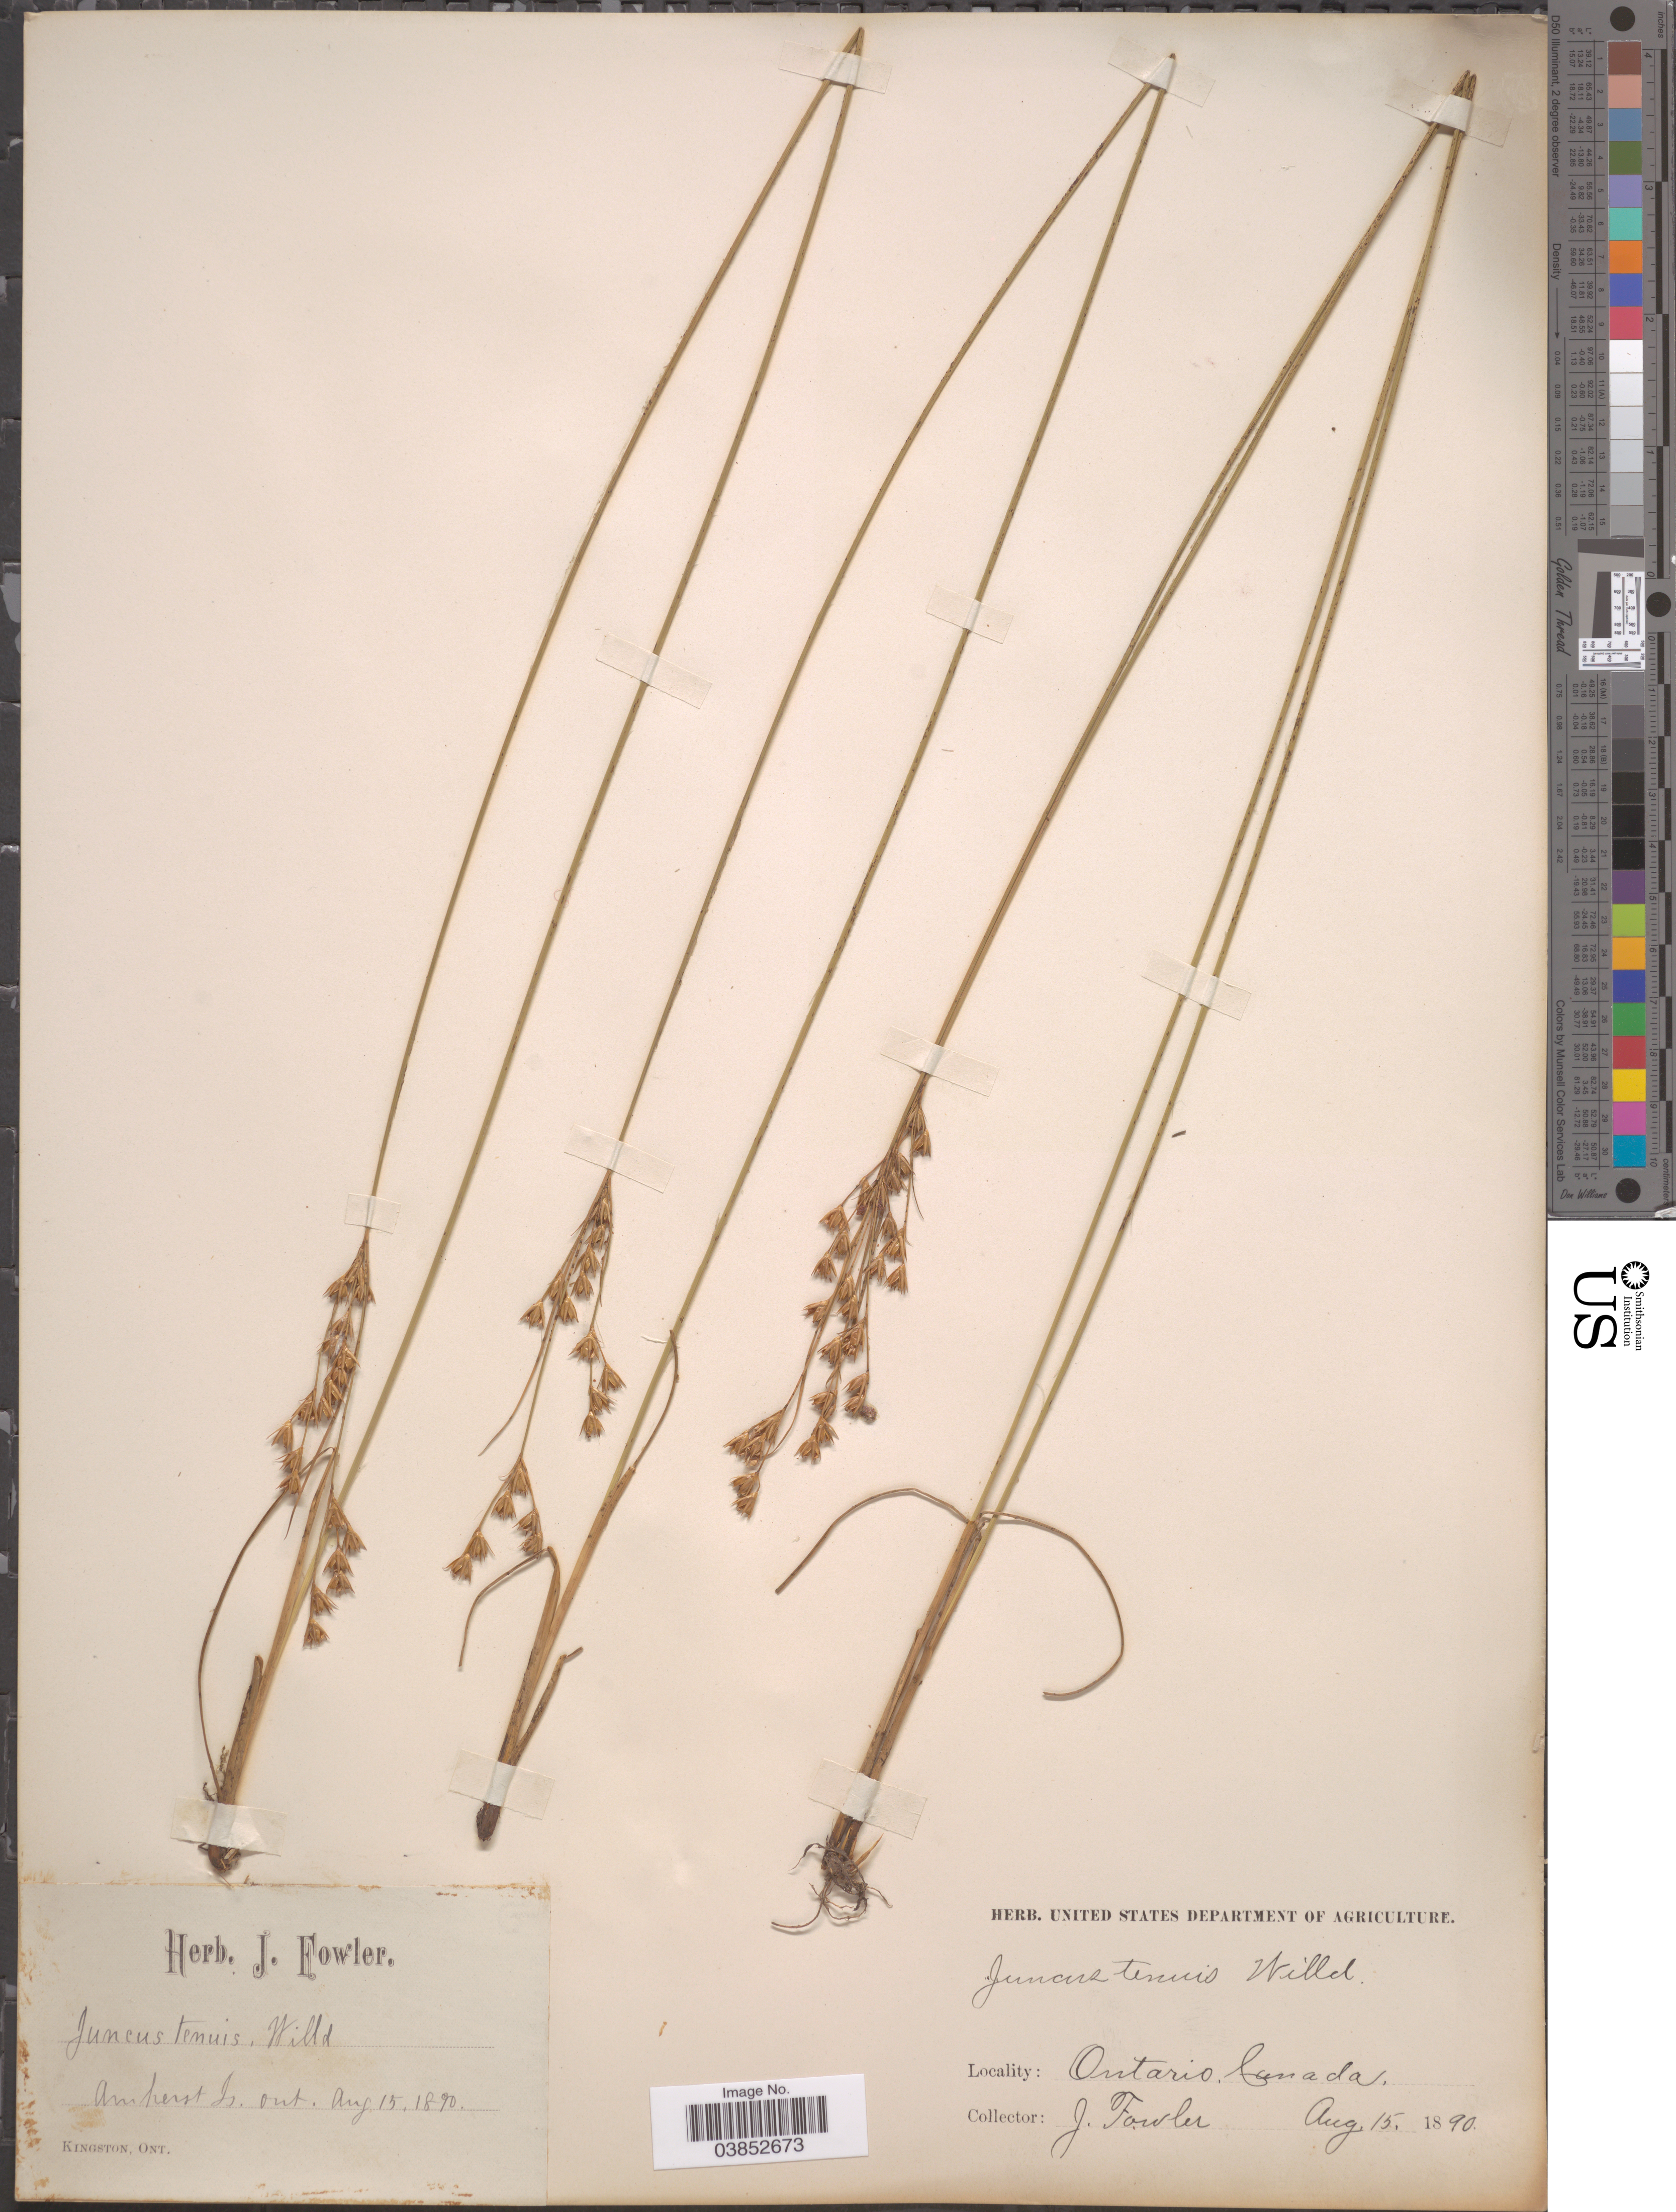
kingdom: Plantae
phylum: Tracheophyta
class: Liliopsida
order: Poales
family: Juncaceae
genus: Juncus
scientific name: Juncus dudleyi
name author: Wiegand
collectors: J. Fowler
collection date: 1890-08-15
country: Canada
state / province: Ontario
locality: Amherst Is.